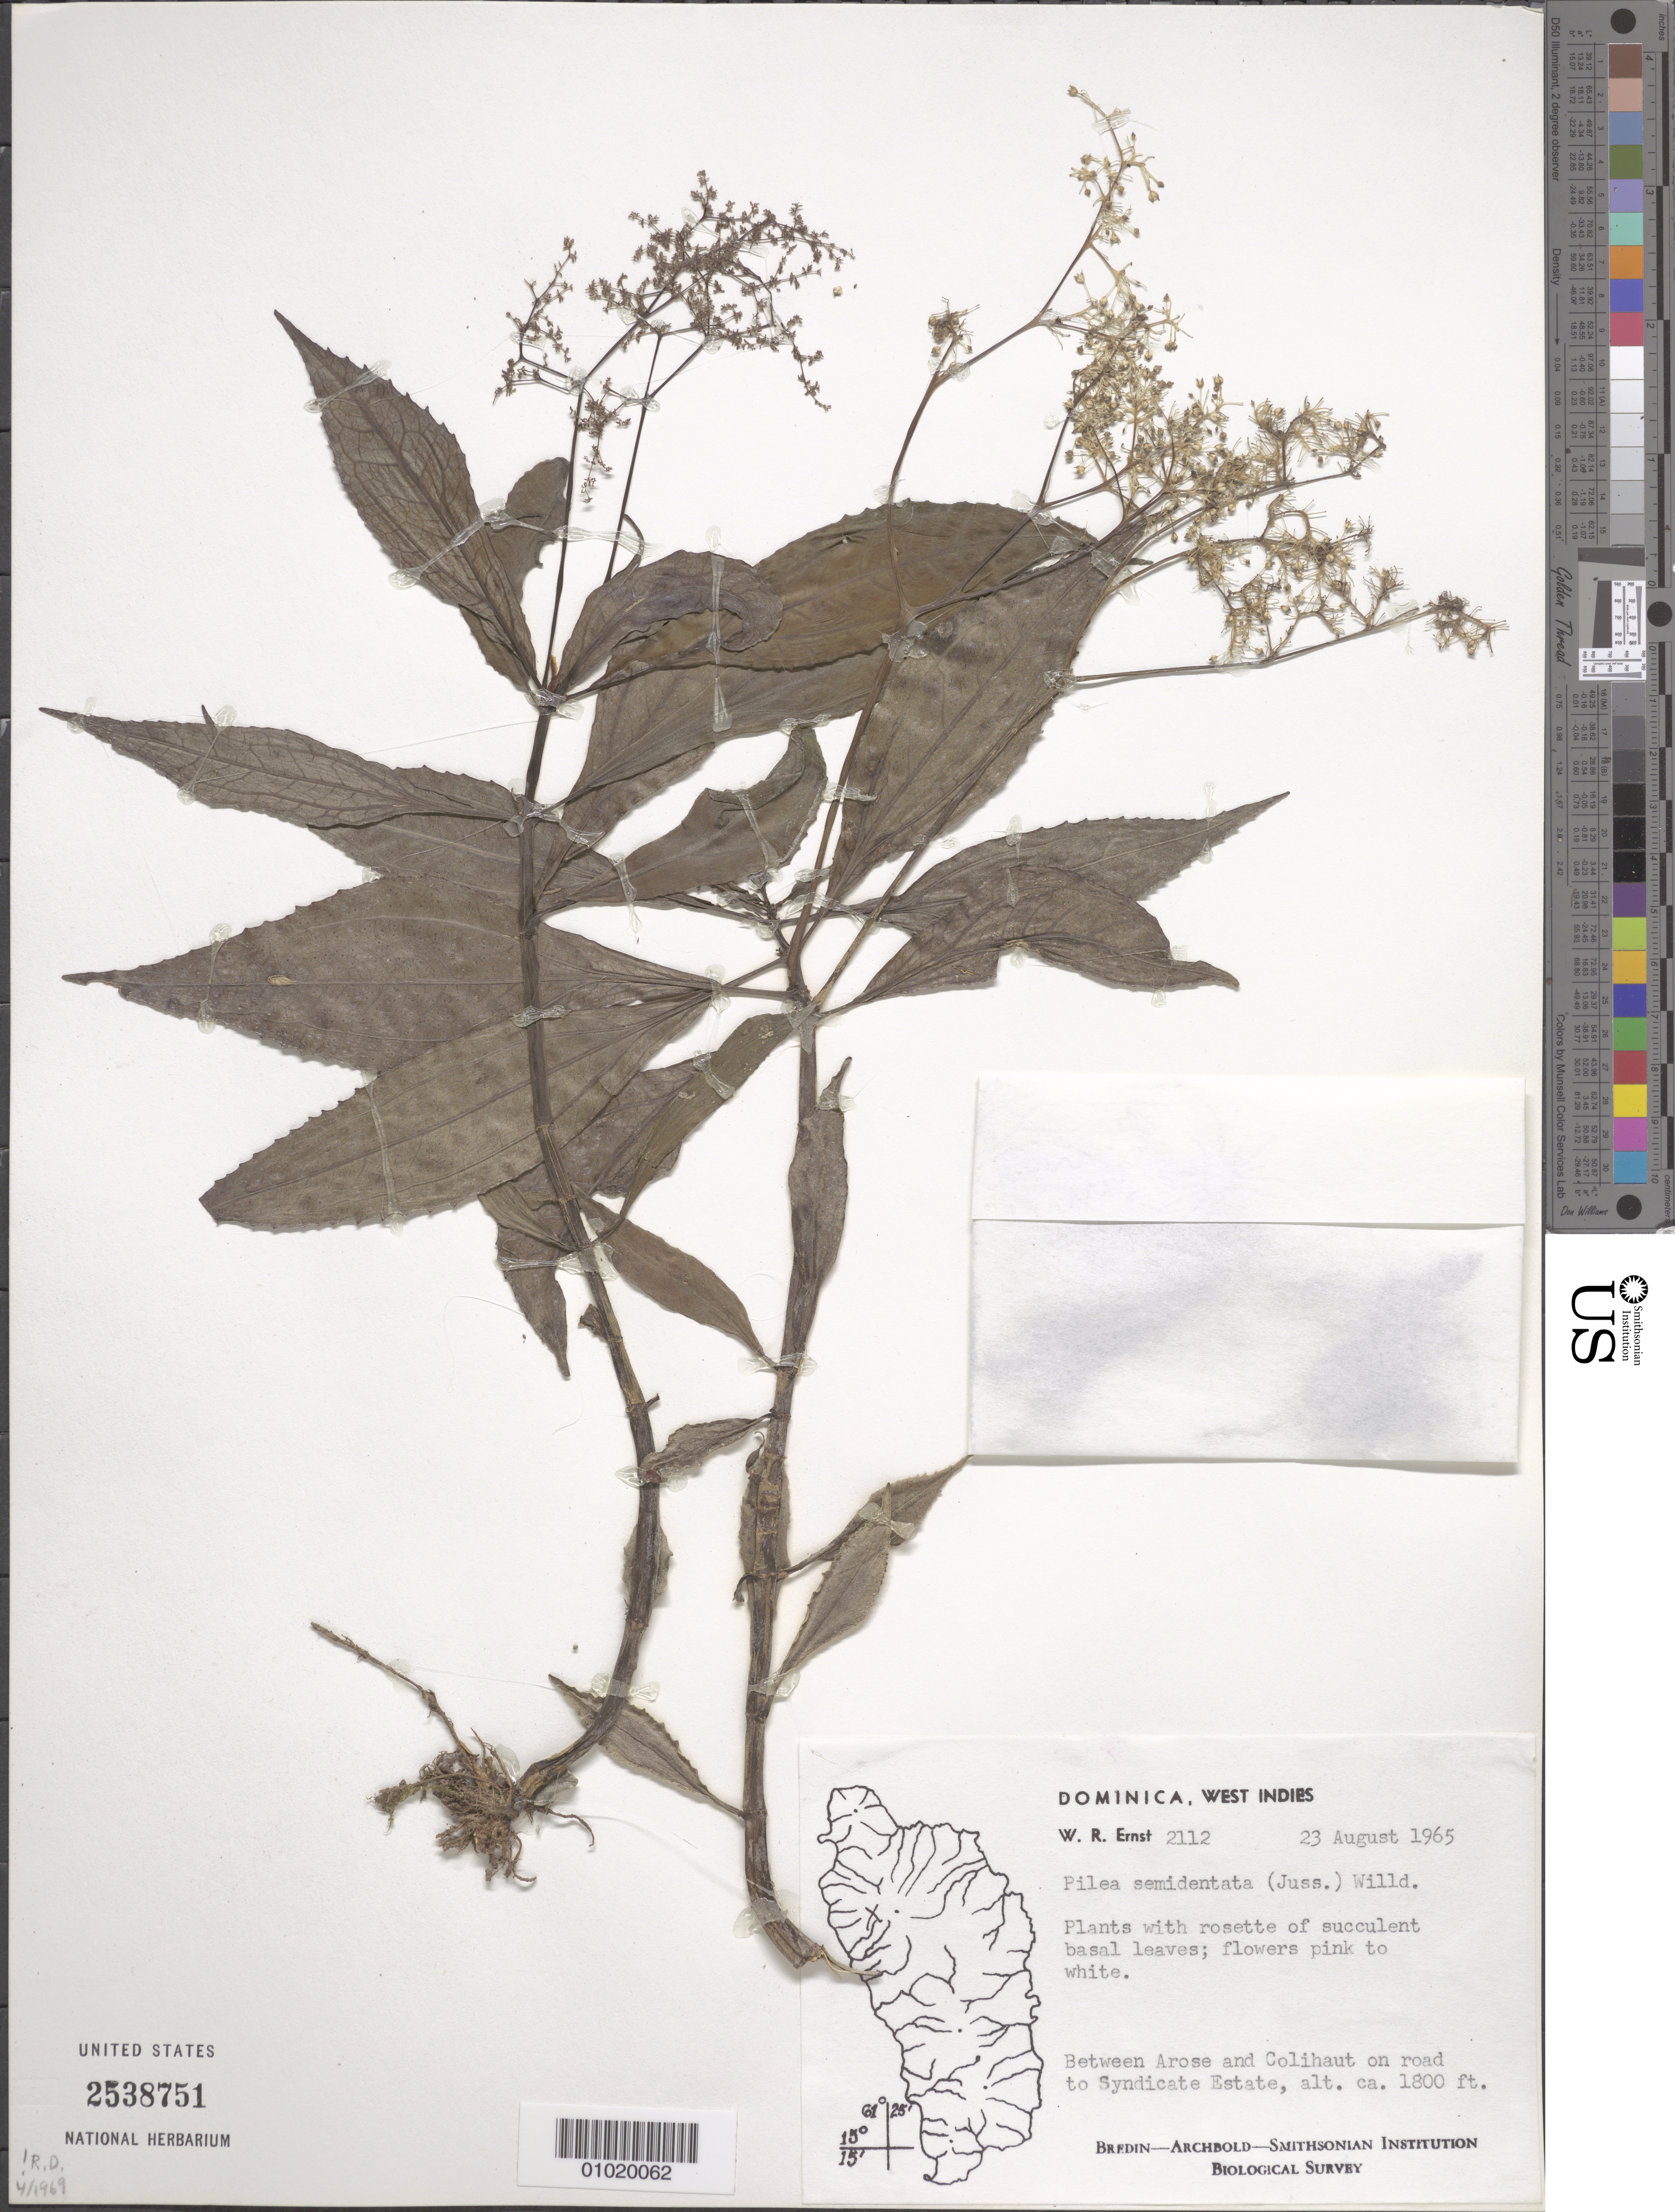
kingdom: Plantae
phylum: Tracheophyta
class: Magnoliopsida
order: Rosales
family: Urticaceae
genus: Pilea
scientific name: Pilea semidentata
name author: (Juss. ex Poir.) Wedd.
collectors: W. R. Ernst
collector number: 2112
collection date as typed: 23 Aug 1965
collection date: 1965-08-23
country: Dominica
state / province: St. George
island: Dominica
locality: Between Arose and Colihaut on road to Syndicate Estate.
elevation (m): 549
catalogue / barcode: US 2538751